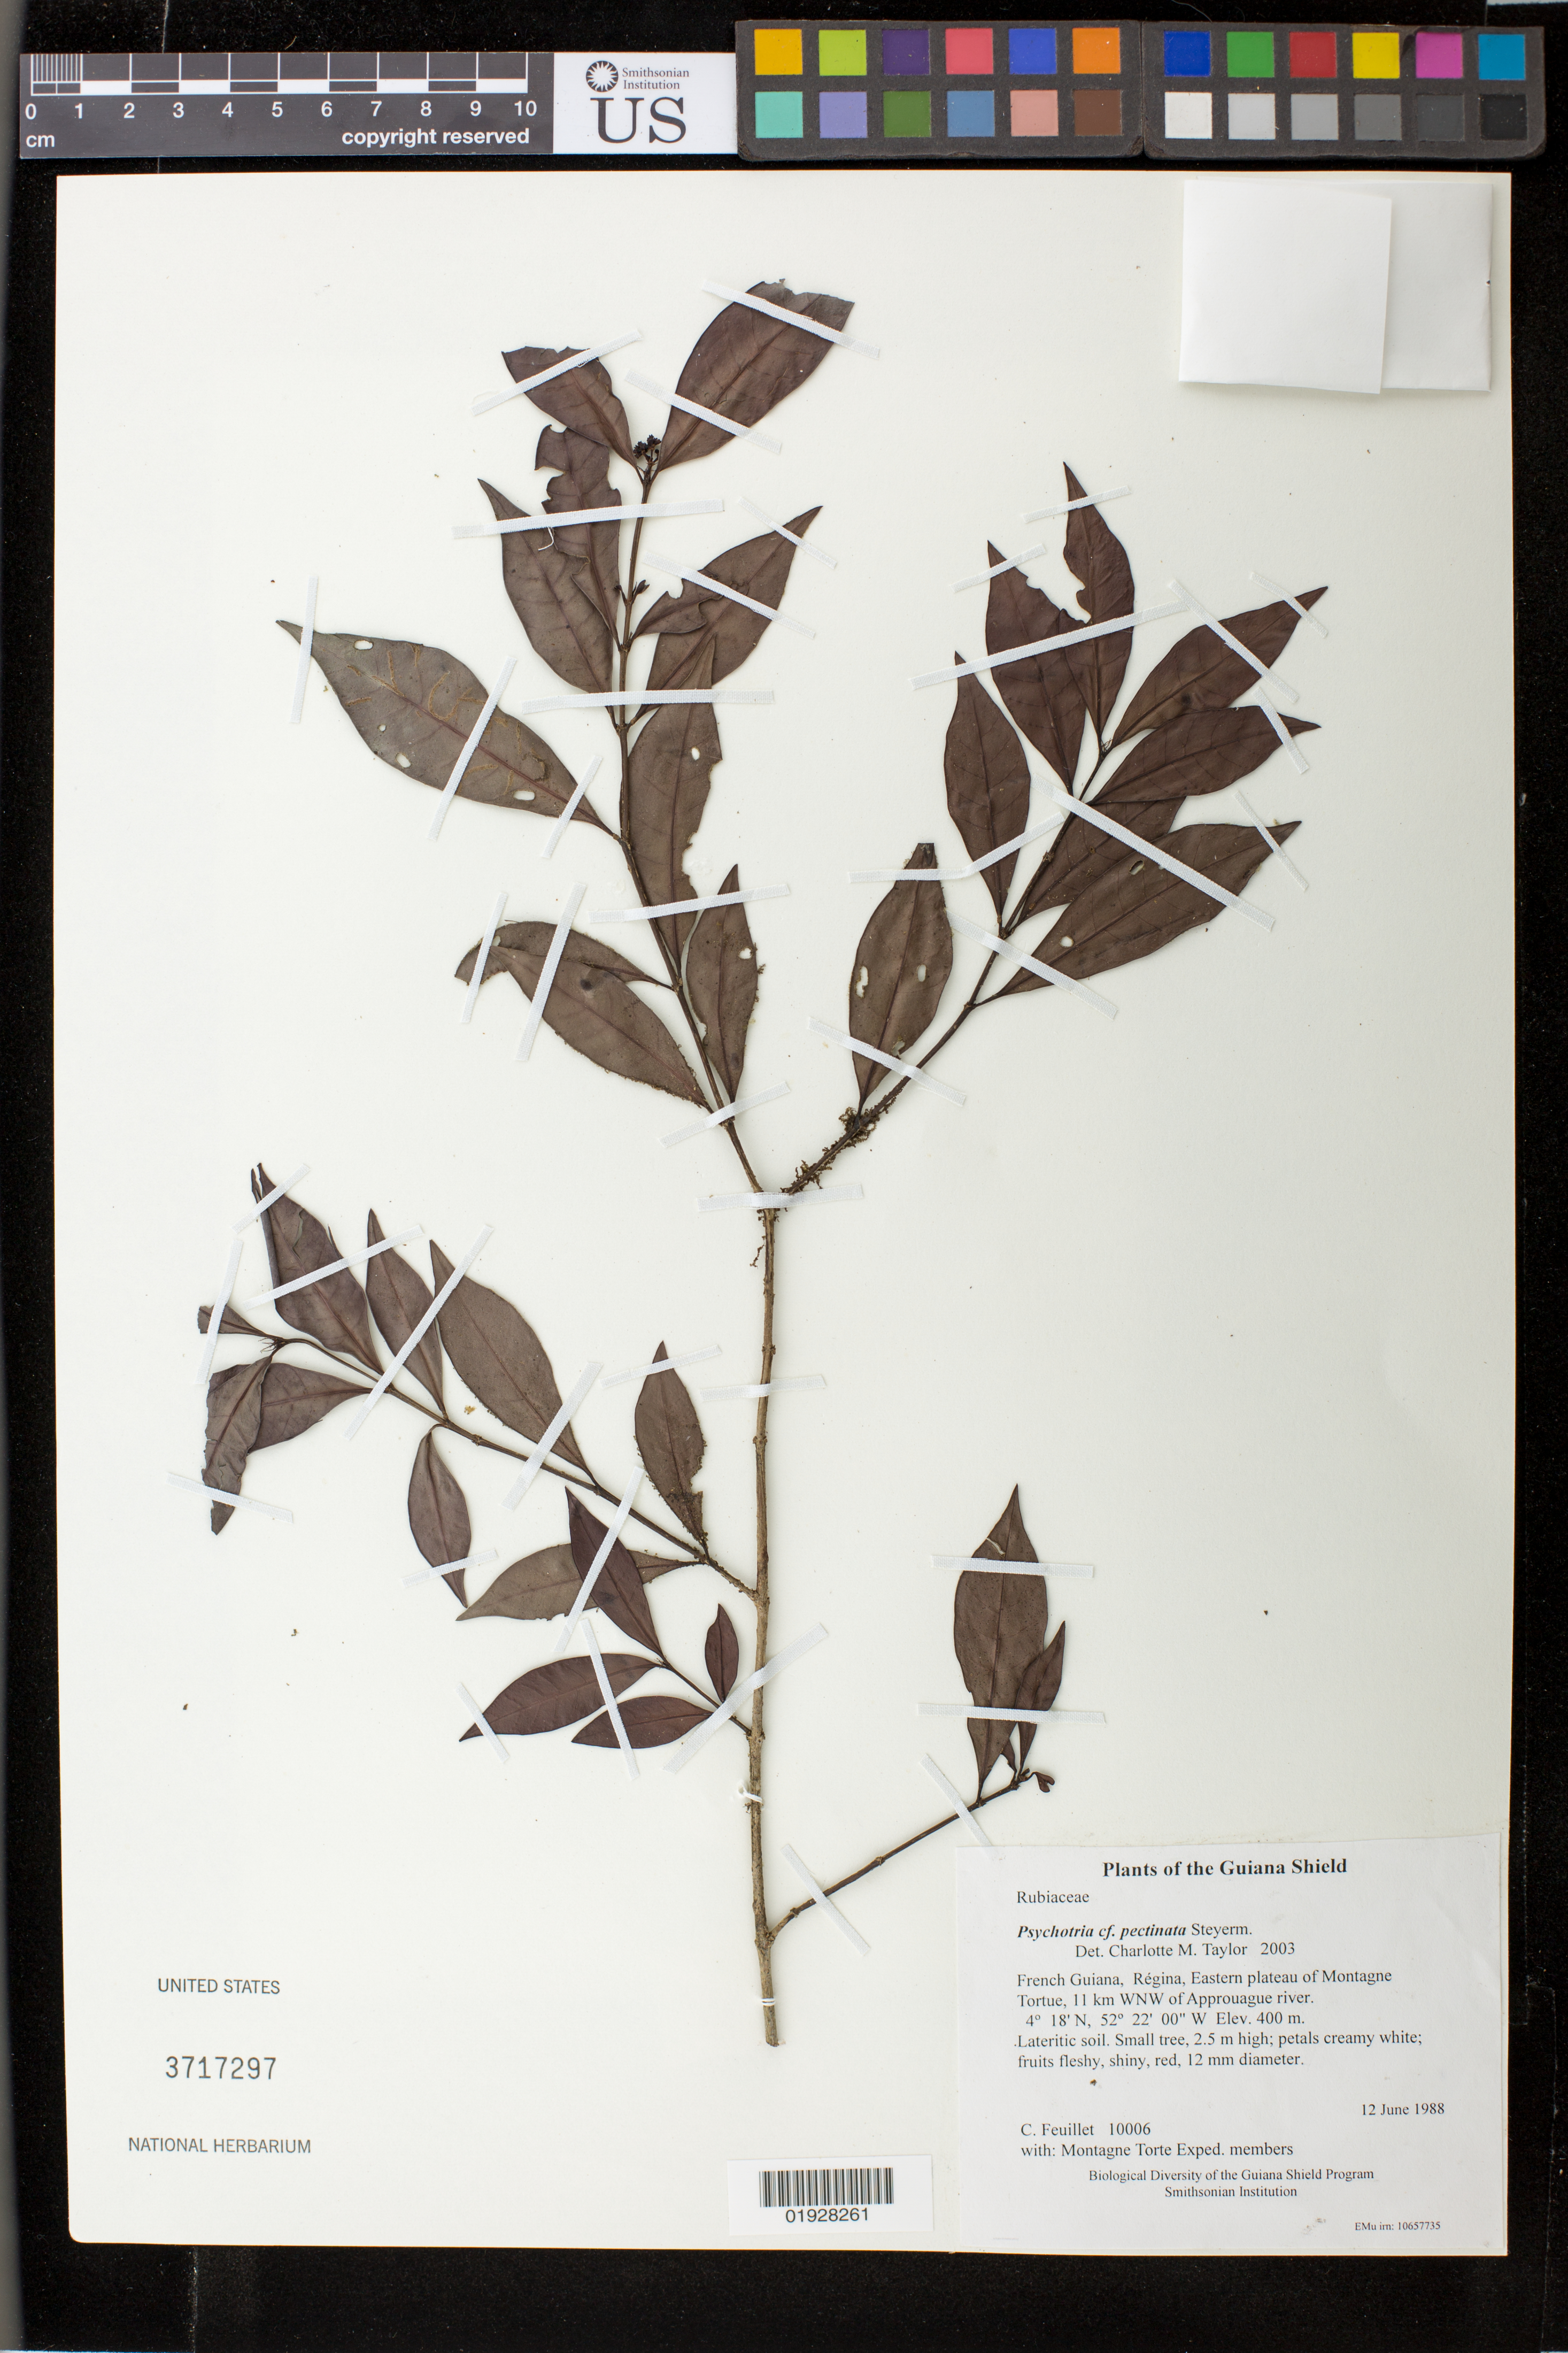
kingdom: Plantae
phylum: Tracheophyta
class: Magnoliopsida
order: Gentianales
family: Rubiaceae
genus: Psychotria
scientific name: Psychotria pectinata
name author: Steyerm.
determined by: Taylor, Charlotte M.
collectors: C. Feuillet & Montagne Torte Exped. members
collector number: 10006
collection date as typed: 12 June 1988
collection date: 1988-06-12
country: French Guiana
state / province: Cayenne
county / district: Regina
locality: Eastern plateau of Montagne Tortue, 11 km WNW of Approuague river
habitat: Lateritic soil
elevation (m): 400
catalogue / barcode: US 3717297